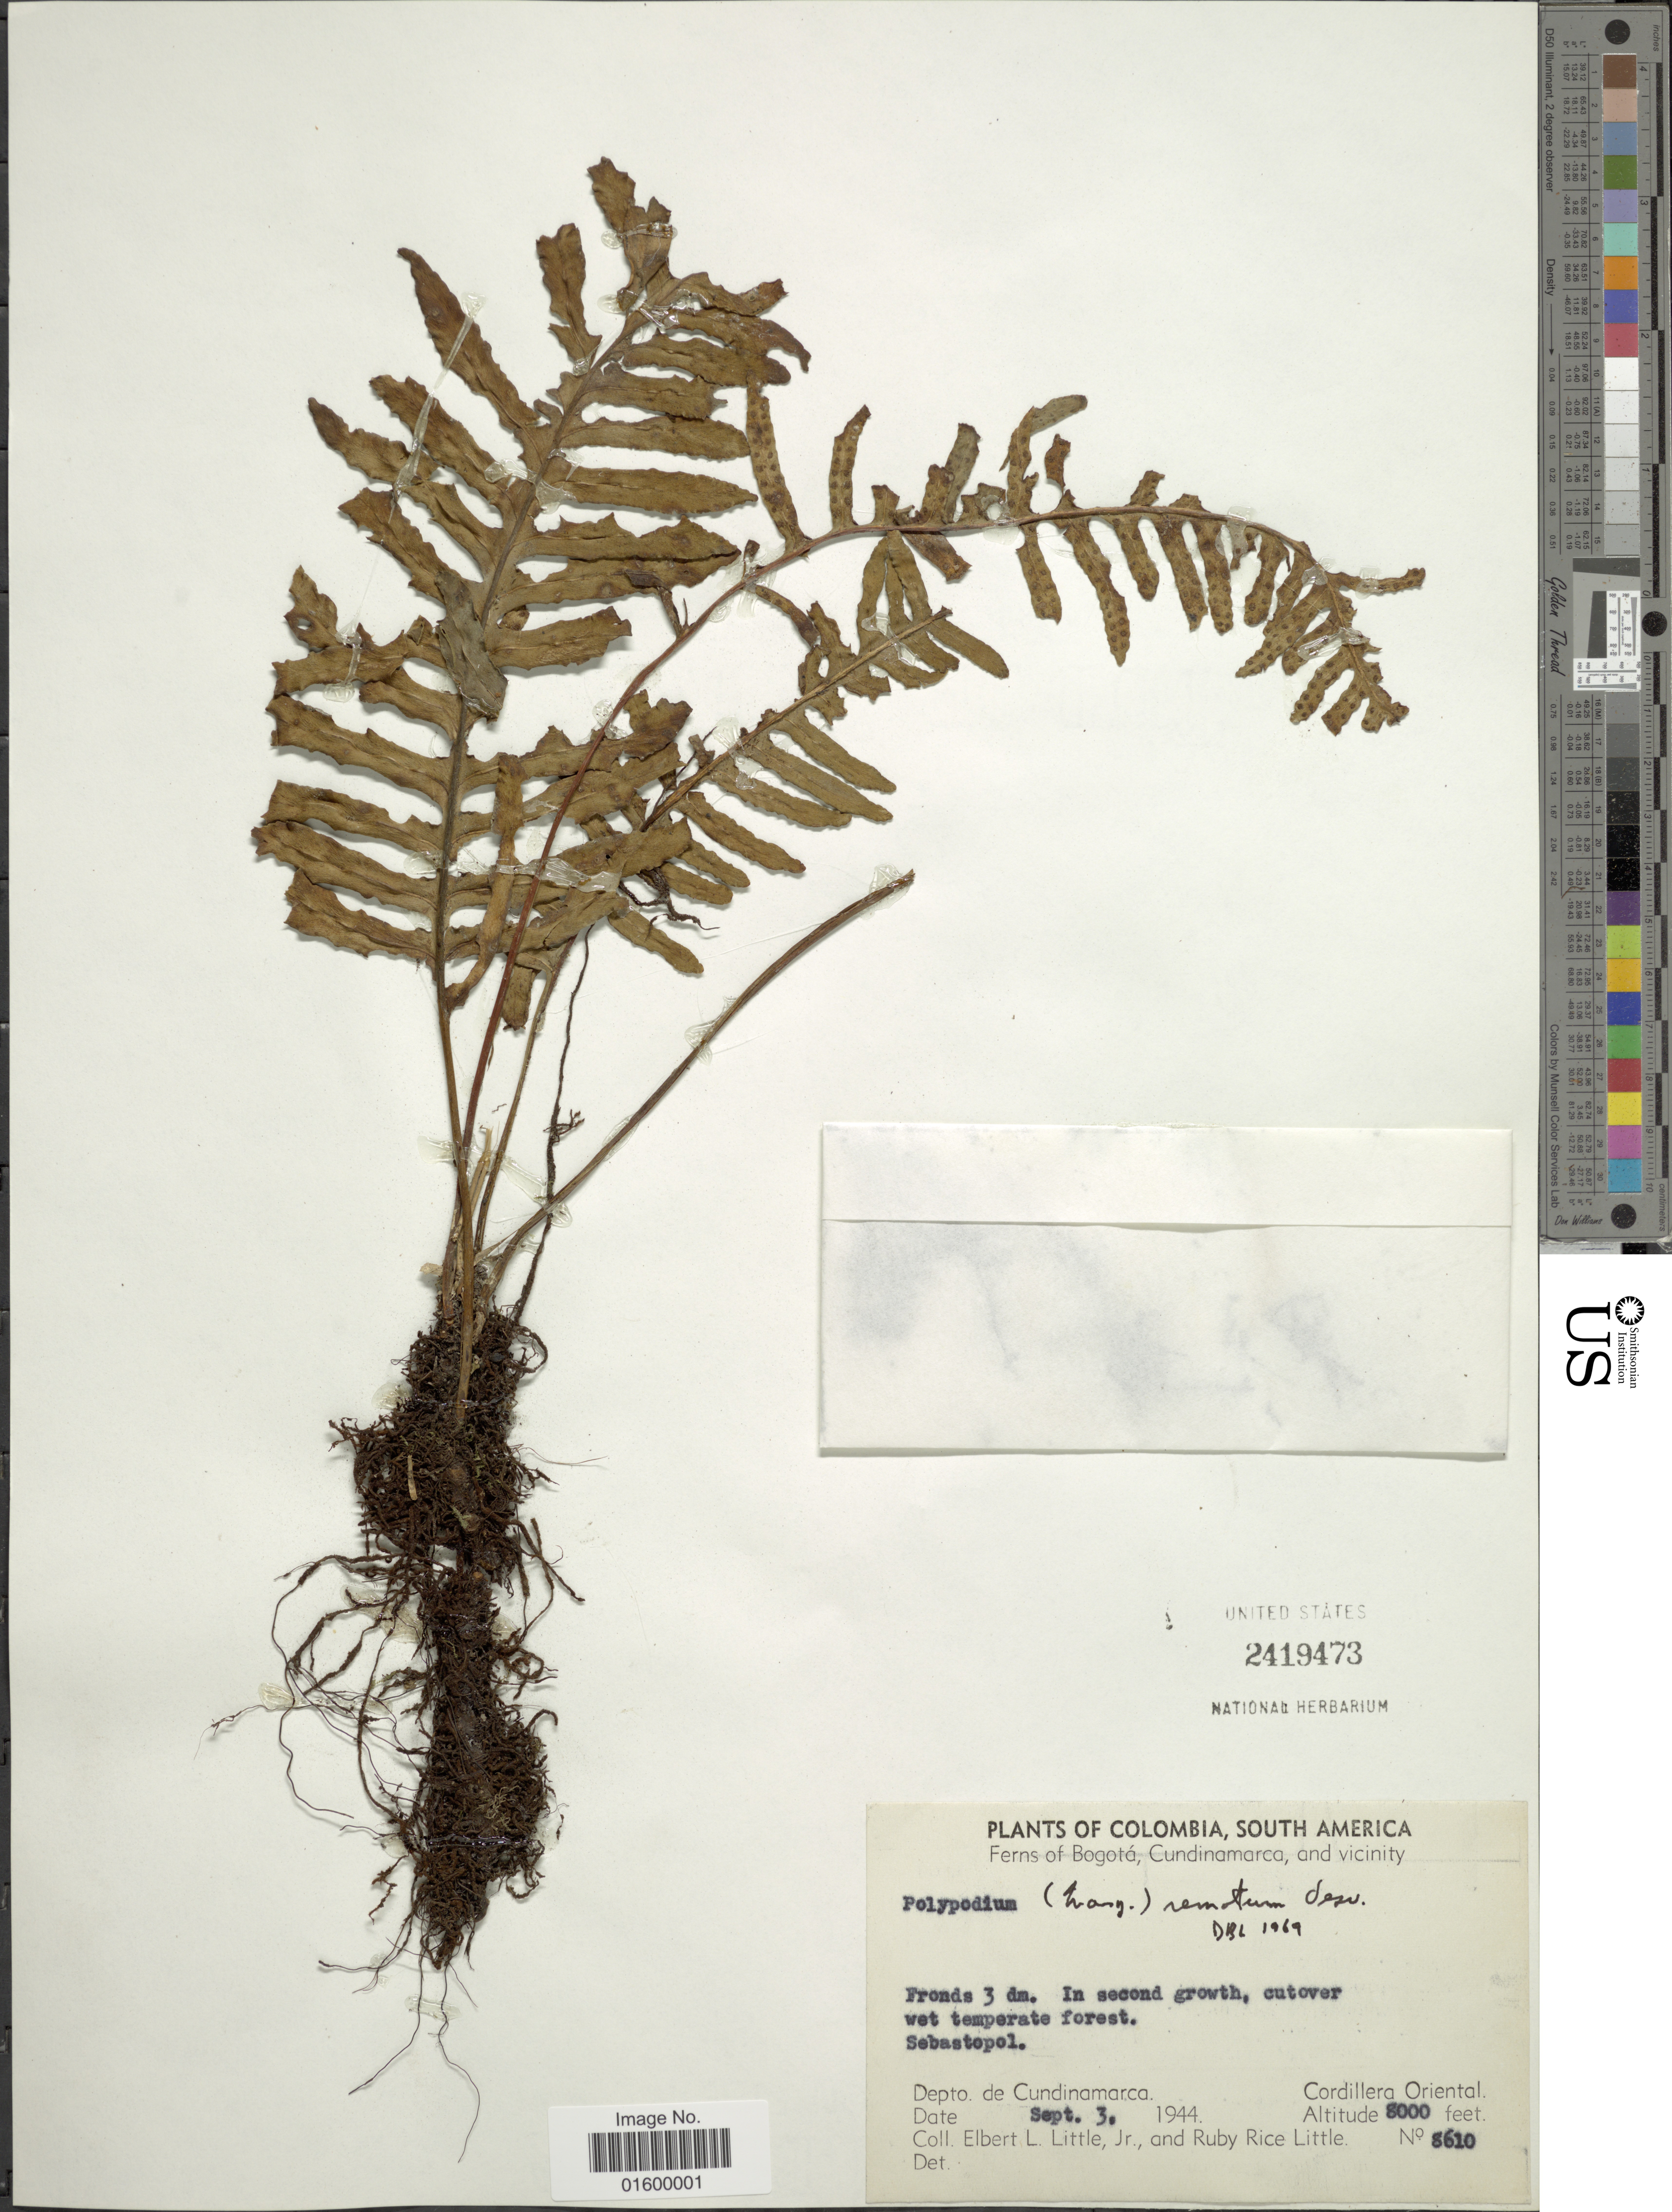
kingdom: Plantae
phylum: Tracheophyta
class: Polypodiopsida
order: Polypodiales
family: Polypodiaceae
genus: Pleopeltis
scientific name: Pleopeltis remota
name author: (Desv.) A.R. Sm.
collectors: E. L. Little & R. R. Little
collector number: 8610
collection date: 1944-09-03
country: Colombia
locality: Colombia, South America, Bogota, Cundinamarca and vicinity, Sebastopol, Depto. de Cundunamarca, Cordillera Oriental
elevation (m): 2438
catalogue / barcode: US 2419473